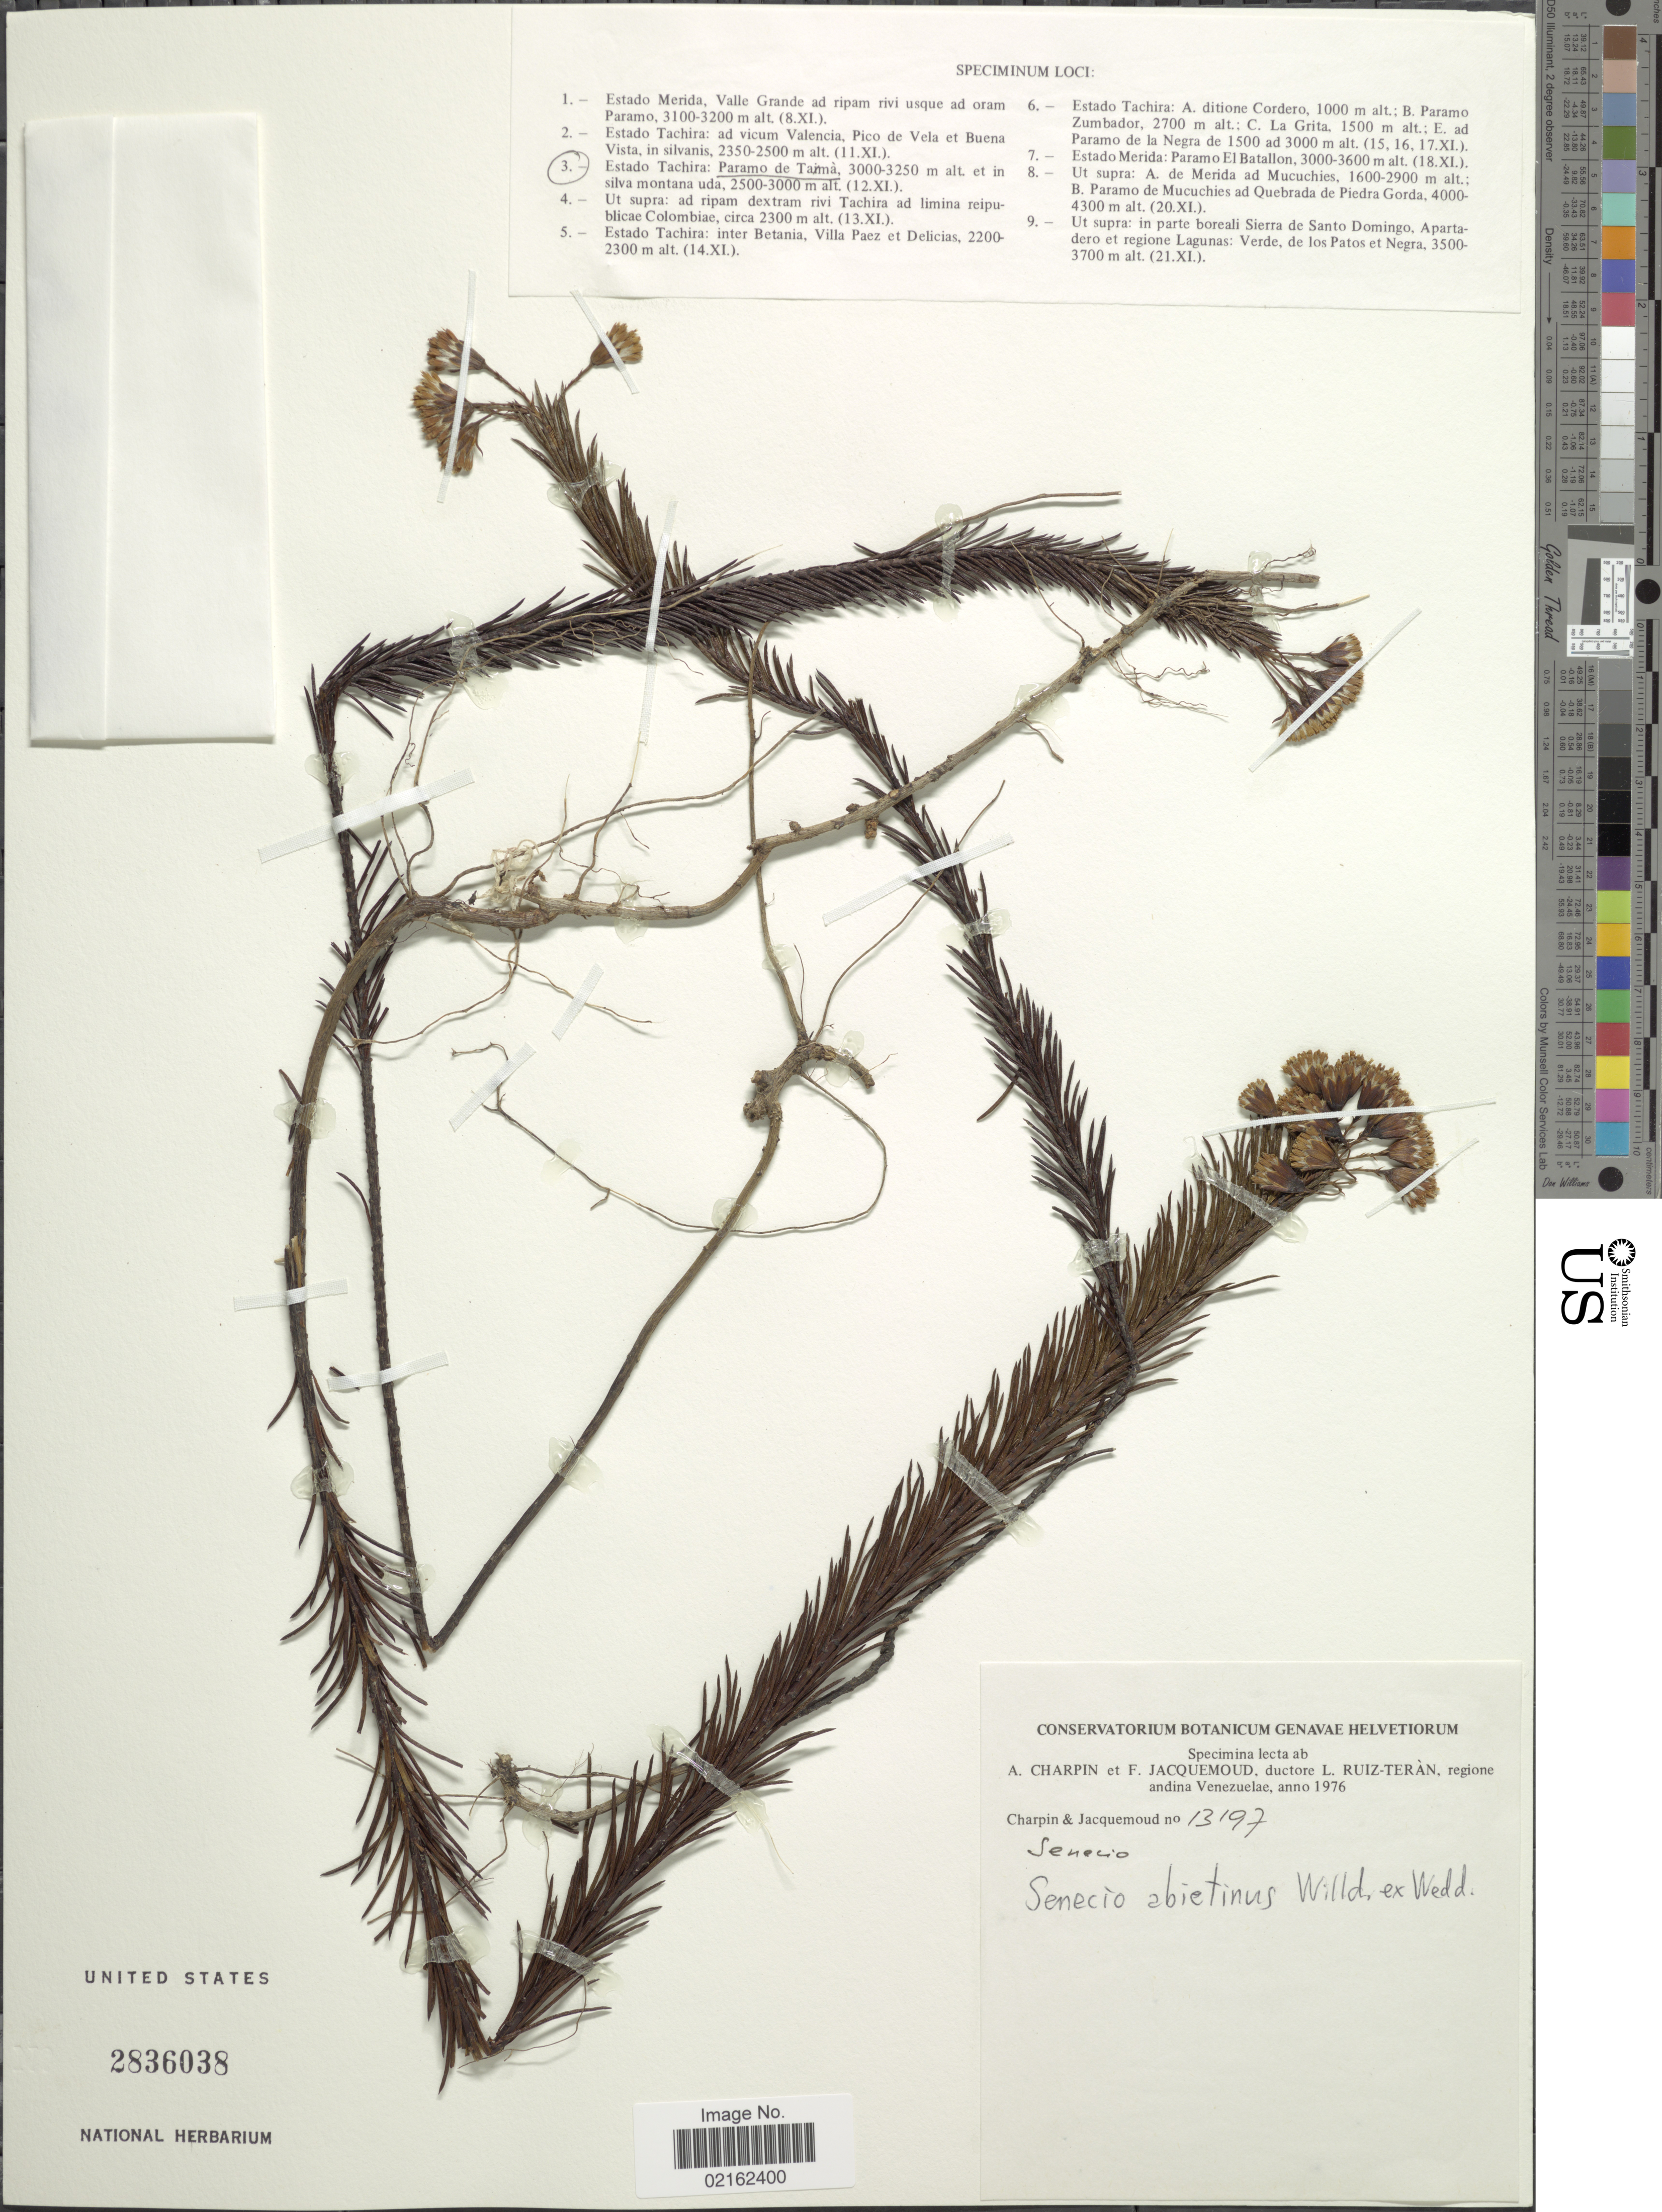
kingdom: Plantae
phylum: Tracheophyta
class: Magnoliopsida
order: Asterales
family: Asteraceae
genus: Pentacalia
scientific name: Pentacalia abietina var. aciculata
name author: (Cuatrec.) Cuatrec.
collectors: A. Charpin, F. Jacquemoud & L. E. Ruíz-Terán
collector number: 13197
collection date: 1976-11-12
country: Venezuela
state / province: Tachira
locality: Paramo de Tama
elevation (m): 2500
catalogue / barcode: US 2836038